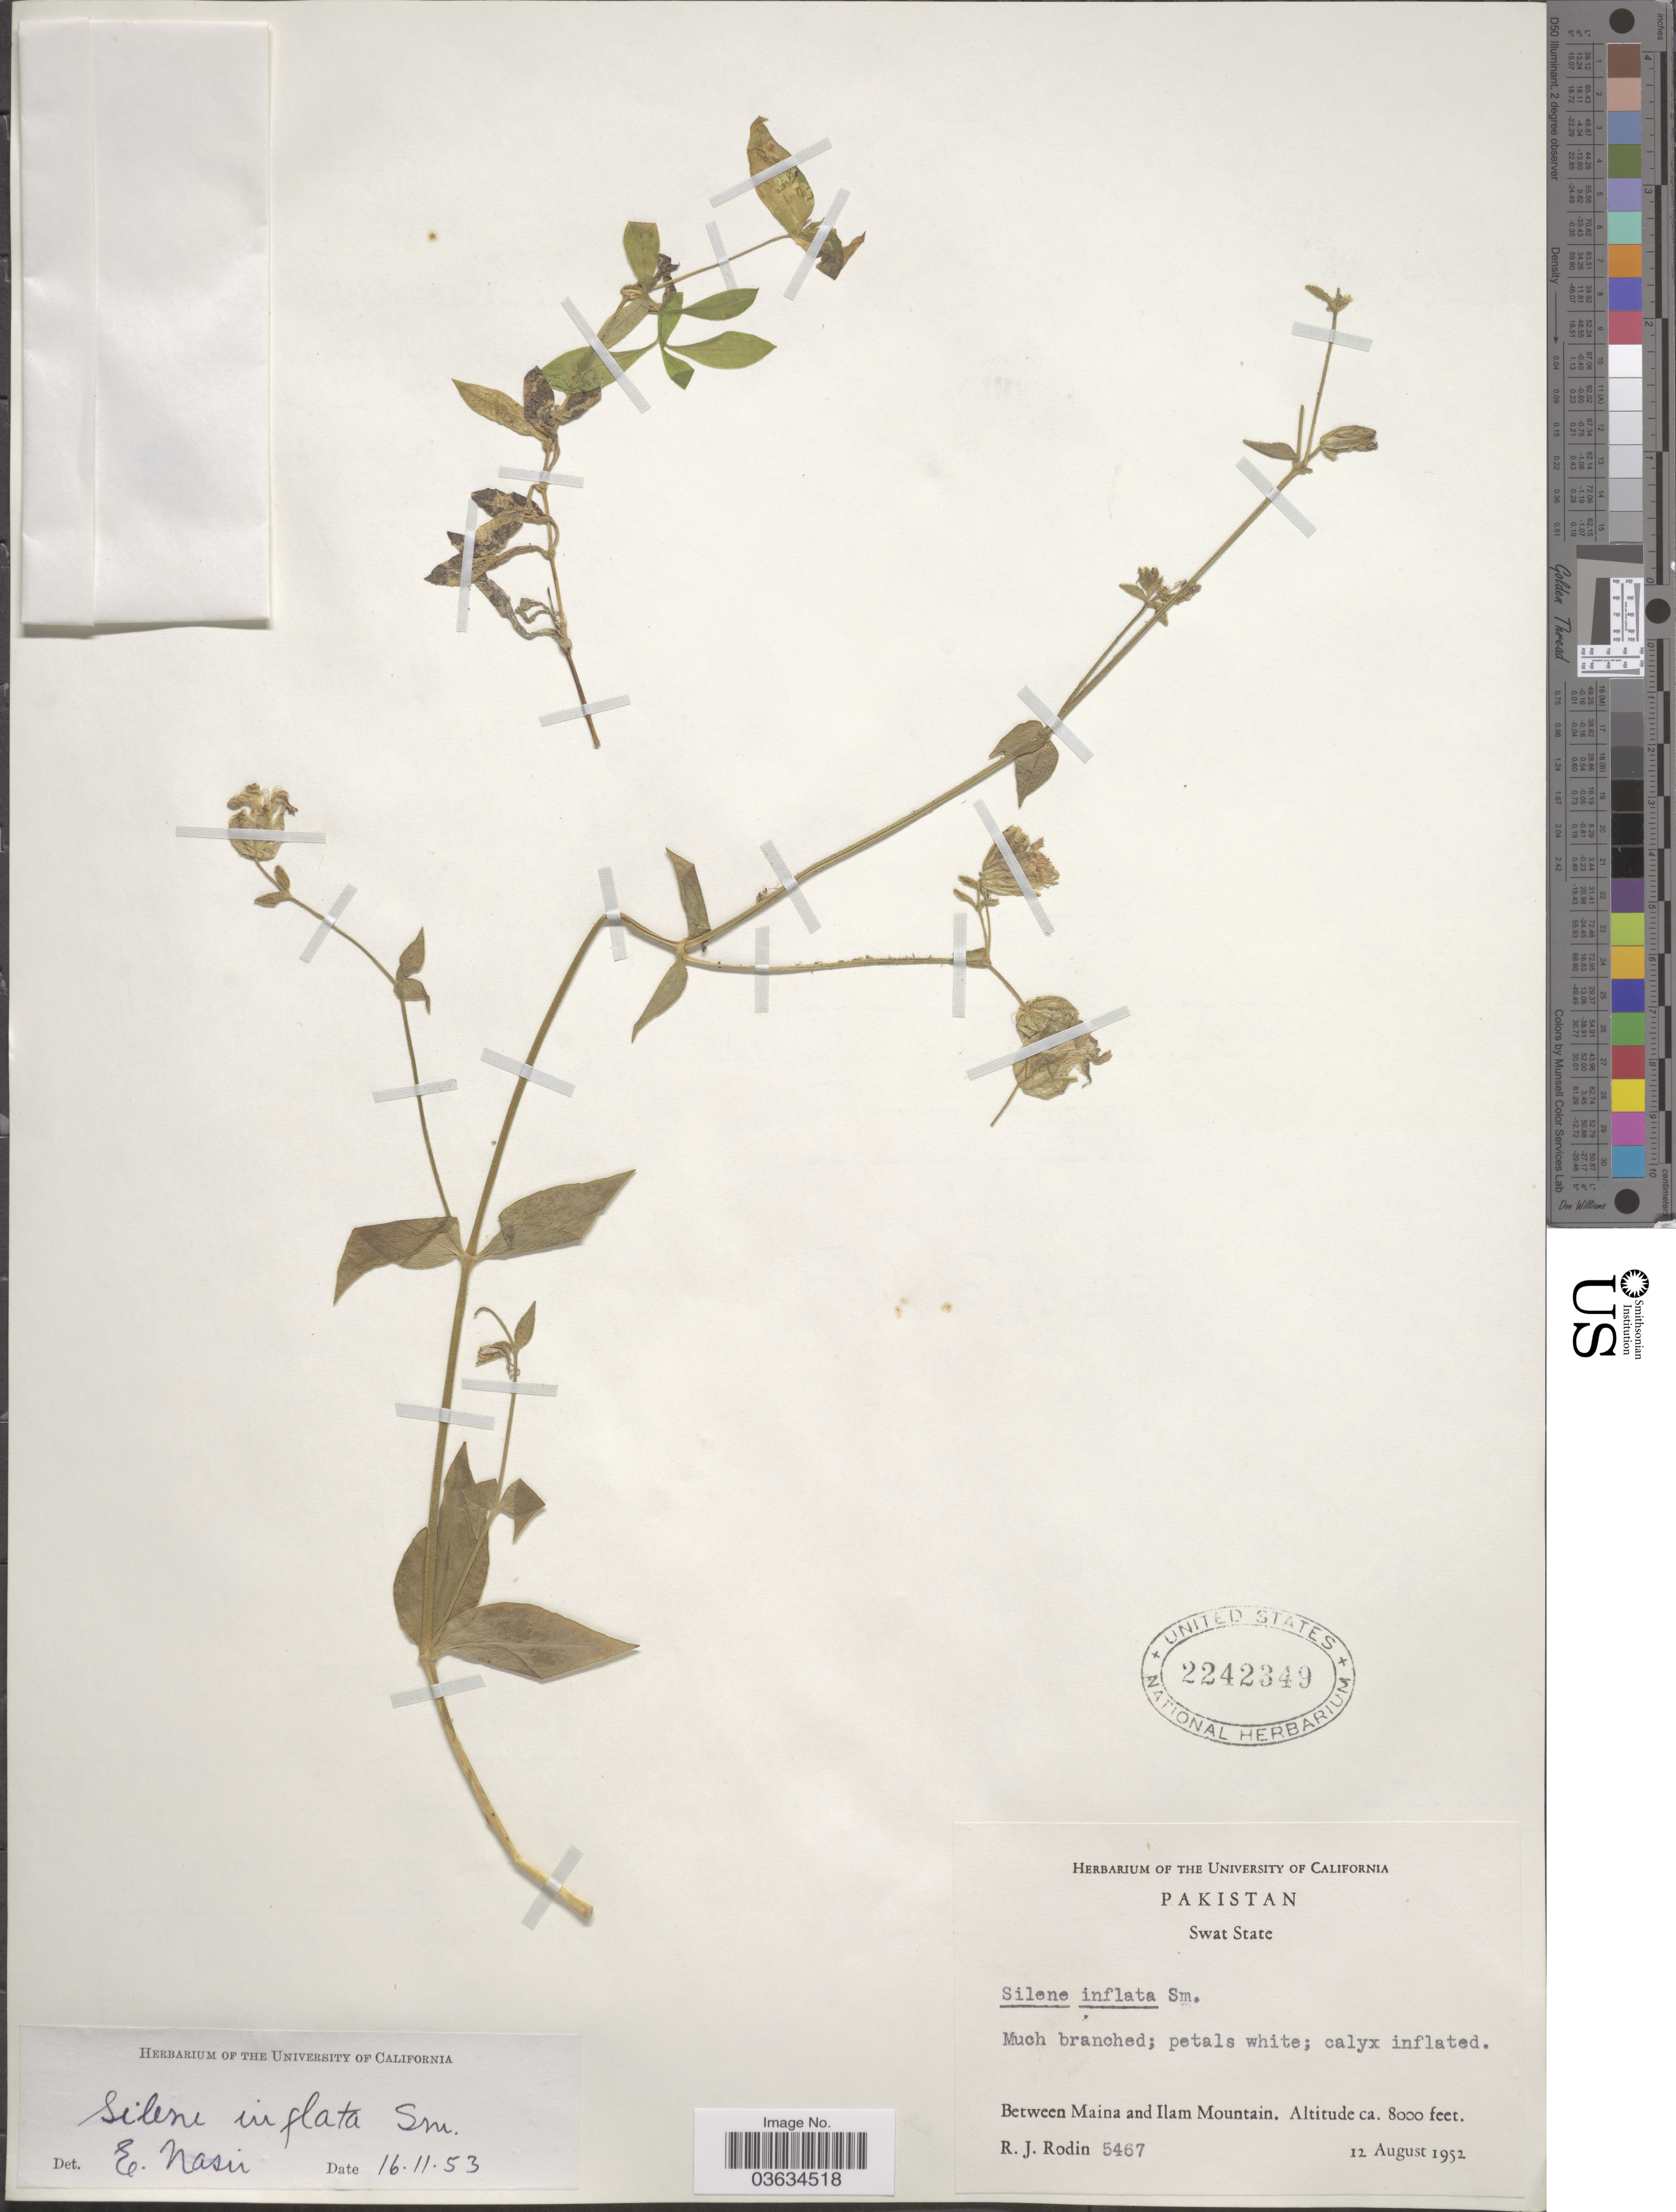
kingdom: Plantae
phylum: Tracheophyta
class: Magnoliopsida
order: Caryophyllales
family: Caryophyllaceae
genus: Silene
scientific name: Silene vulgaris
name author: (Moench) Garcke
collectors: R. J. Rodin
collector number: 5467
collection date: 1952-08-12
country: Pakistan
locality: Swat State. Between Maina and Ilam Mountain.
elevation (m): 2438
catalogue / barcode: US 2242349